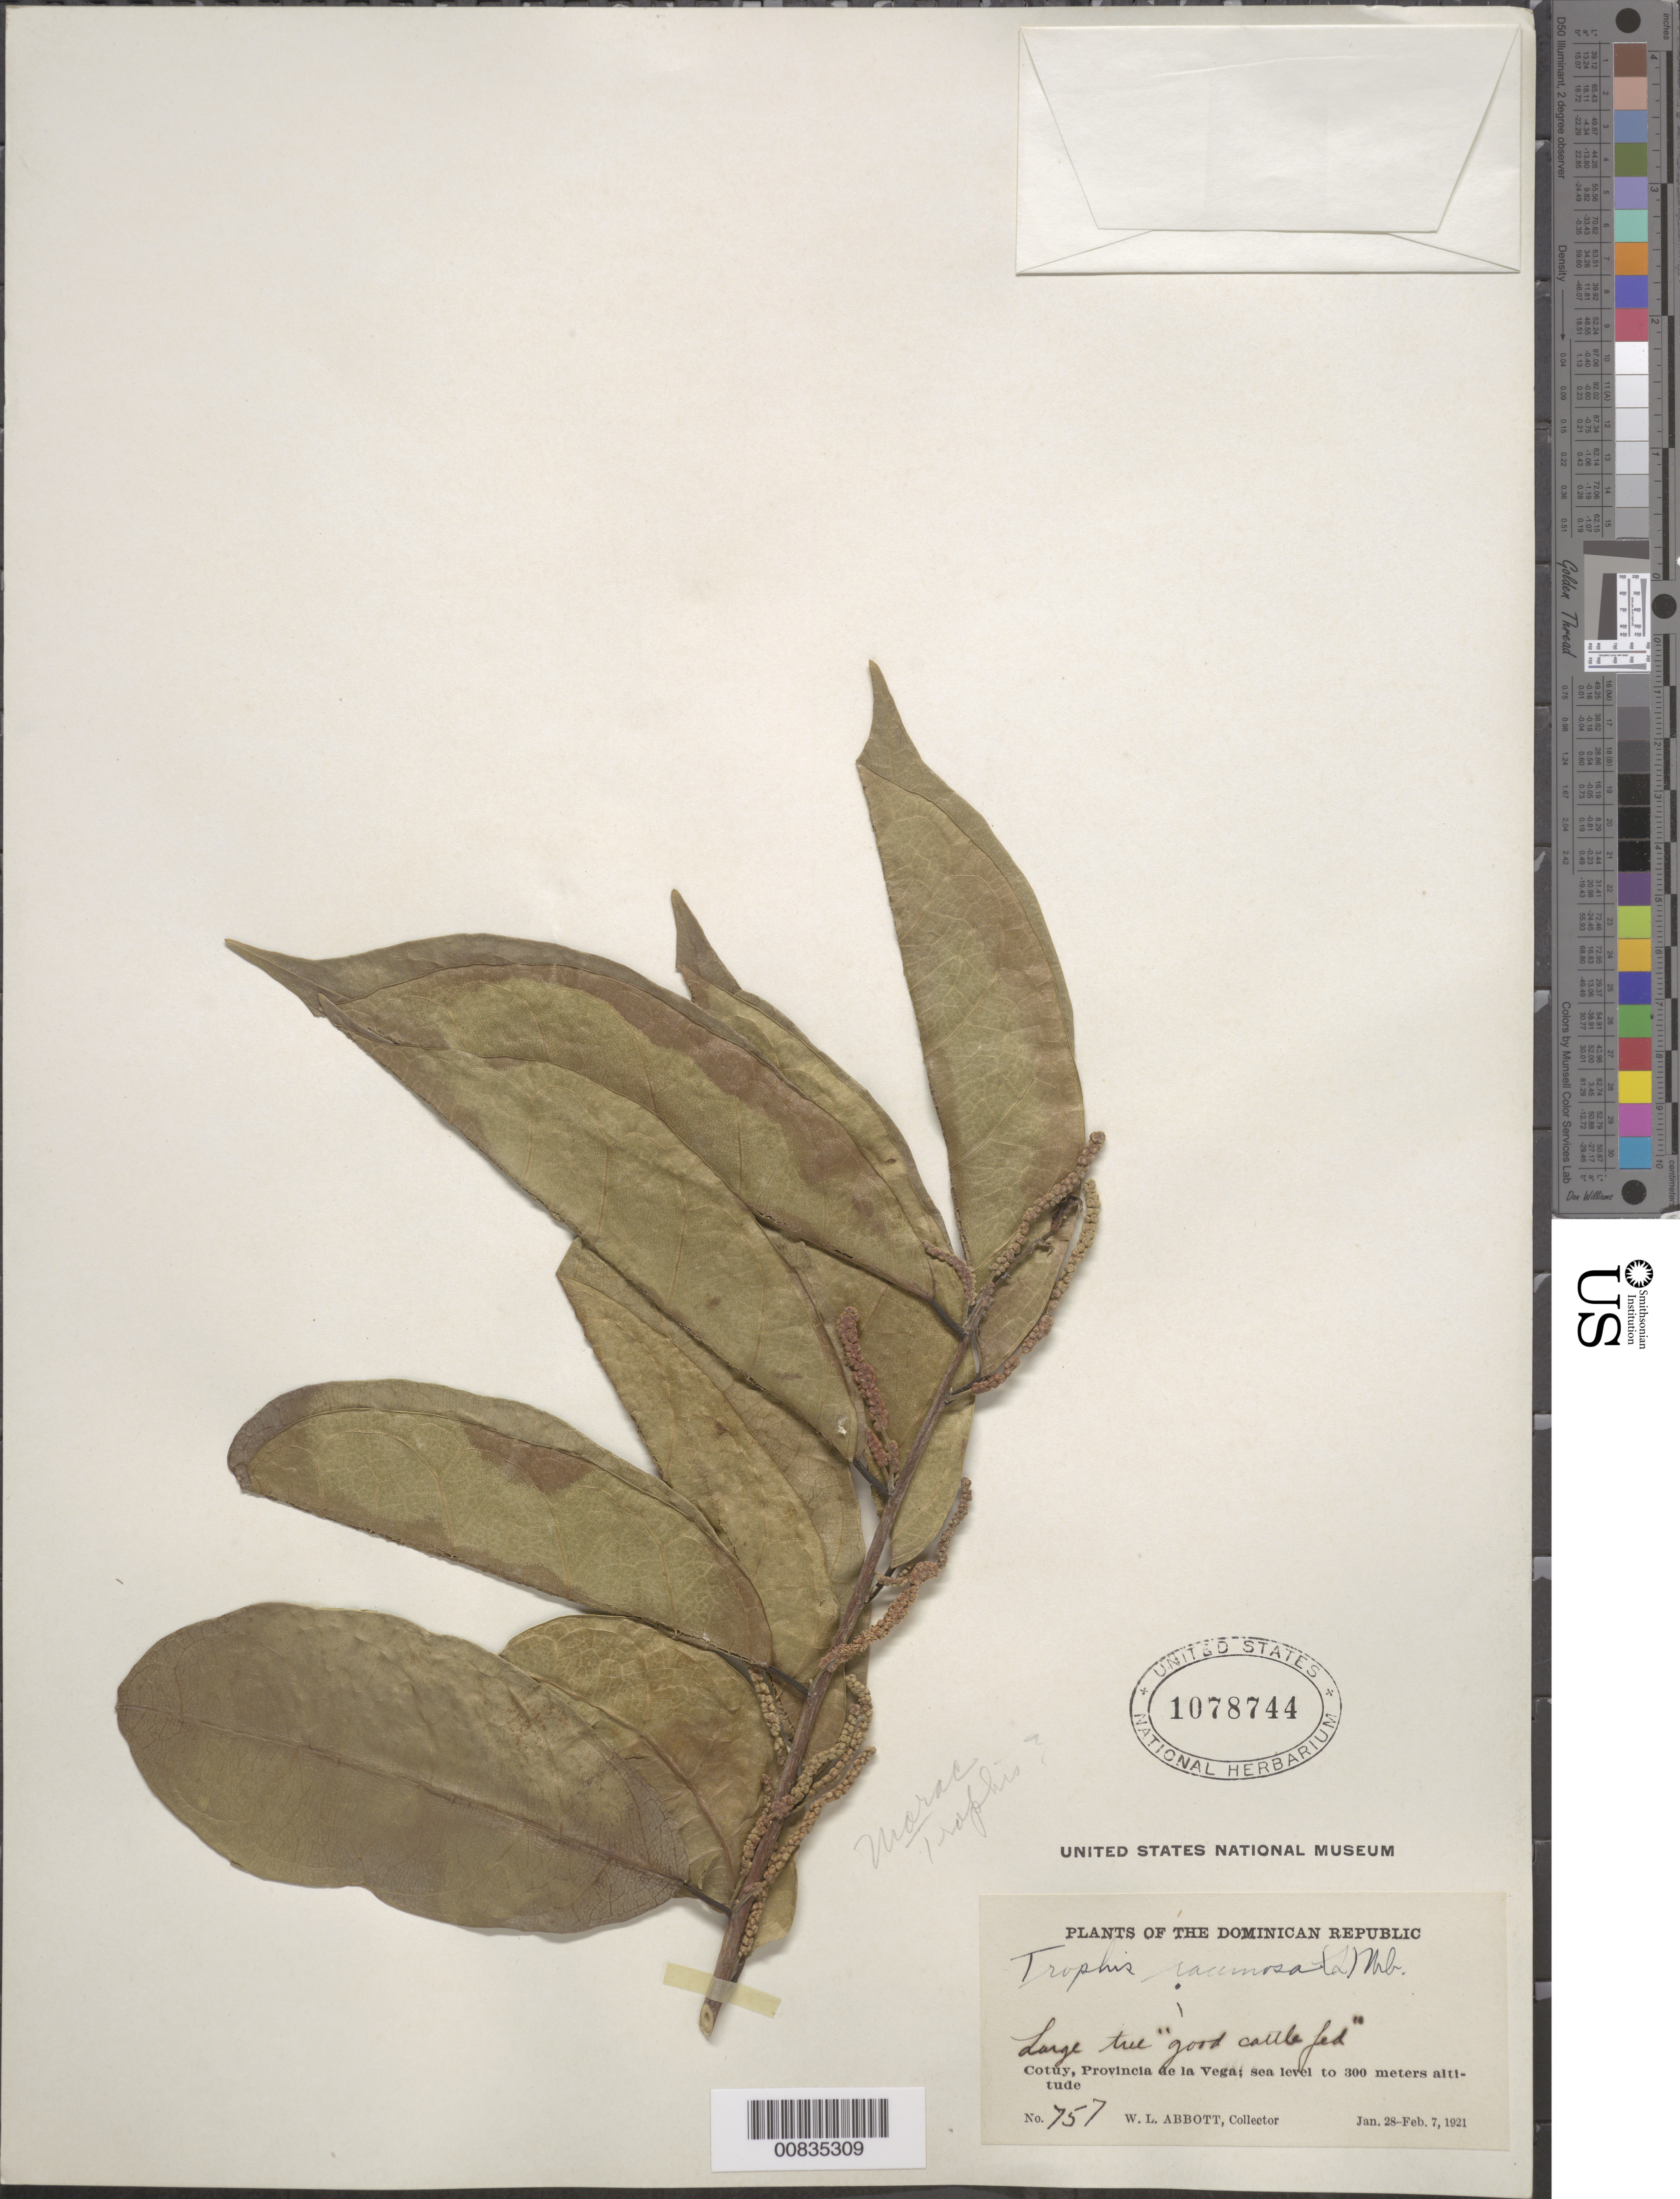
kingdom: Plantae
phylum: Tracheophyta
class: Magnoliopsida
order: Rosales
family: Moraceae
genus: Trophis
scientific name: Trophis racemosa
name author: (L.) Urb.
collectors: W. L. Abbott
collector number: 757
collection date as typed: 28 Jan 1921 to 07 Feb 1921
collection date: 1921-01-28/1921-02-07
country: Dominican Republic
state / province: La Vega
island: Hispaniola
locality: Cotuy.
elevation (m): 0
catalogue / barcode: US 1078744